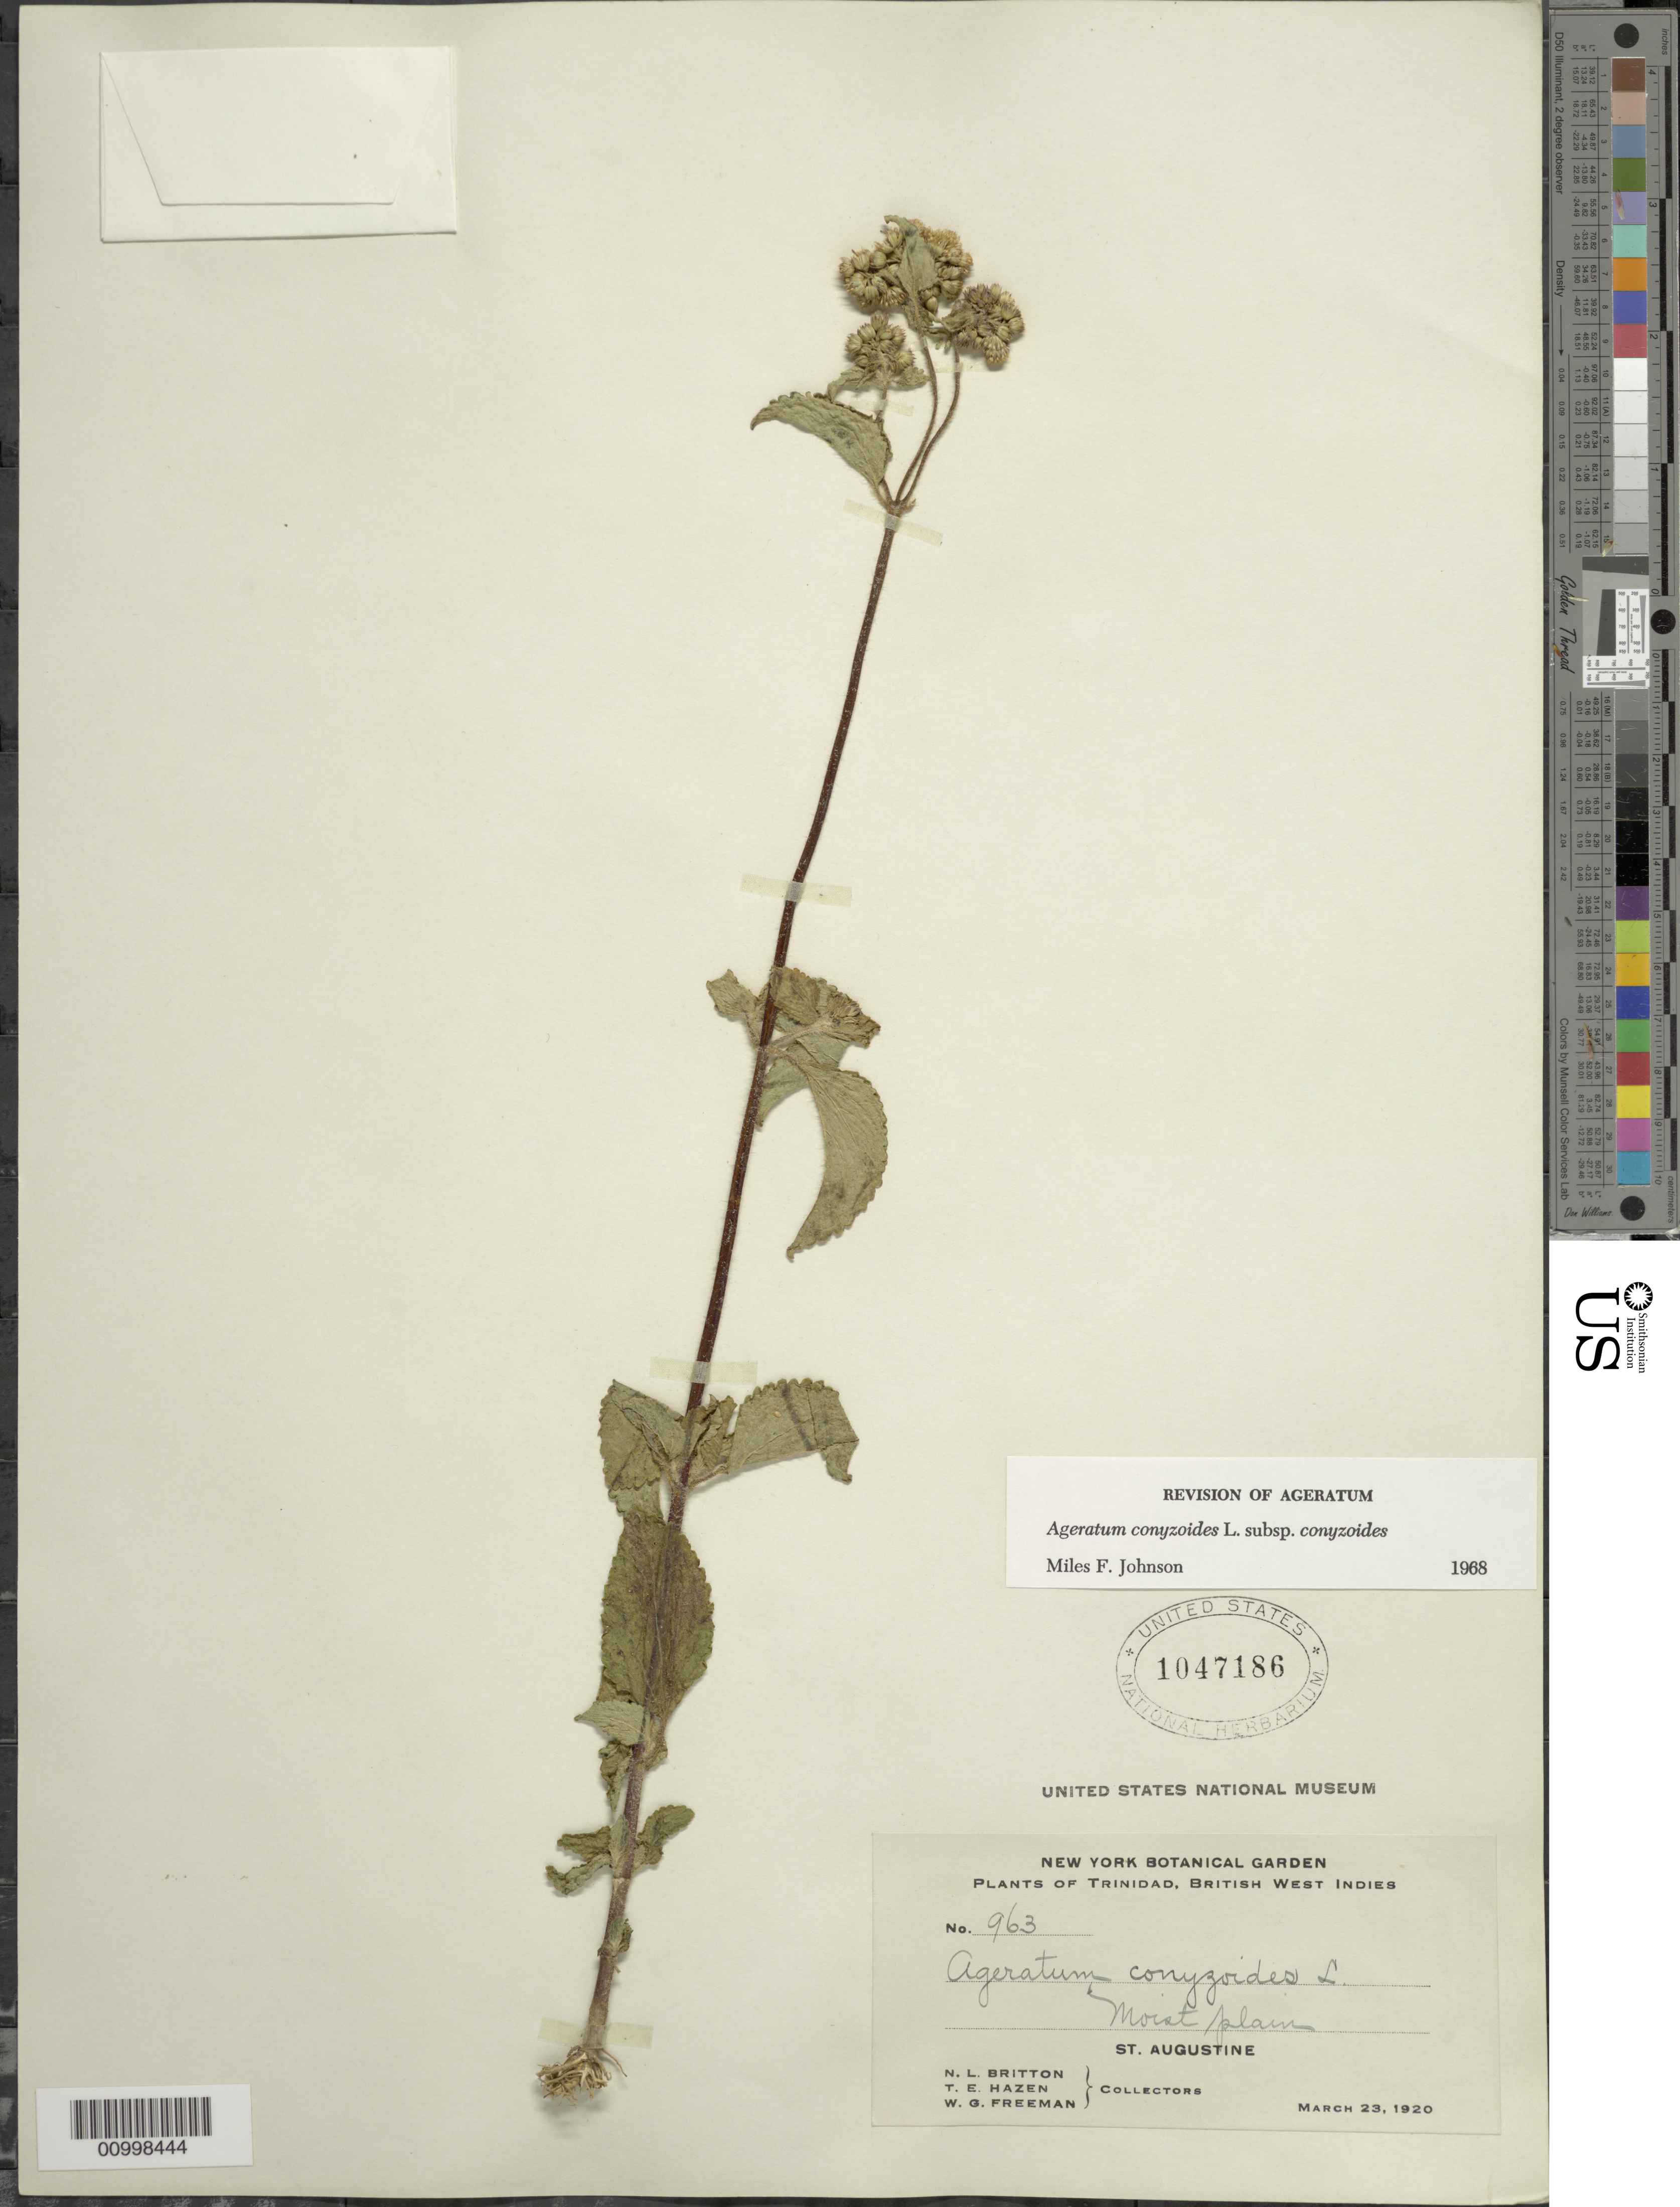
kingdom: Plantae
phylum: Tracheophyta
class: Magnoliopsida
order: Asterales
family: Asteraceae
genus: Ageratum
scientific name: Ageratum conyzoides subsp. conyzoides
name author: L.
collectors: N. Britton, T. E. Hazen & W. Freeman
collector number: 963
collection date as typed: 23 Mar 1920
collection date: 1920-03-23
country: Trinidad and Tobago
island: Trinidad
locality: St. Augustine, moist plain.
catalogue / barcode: US 1047186